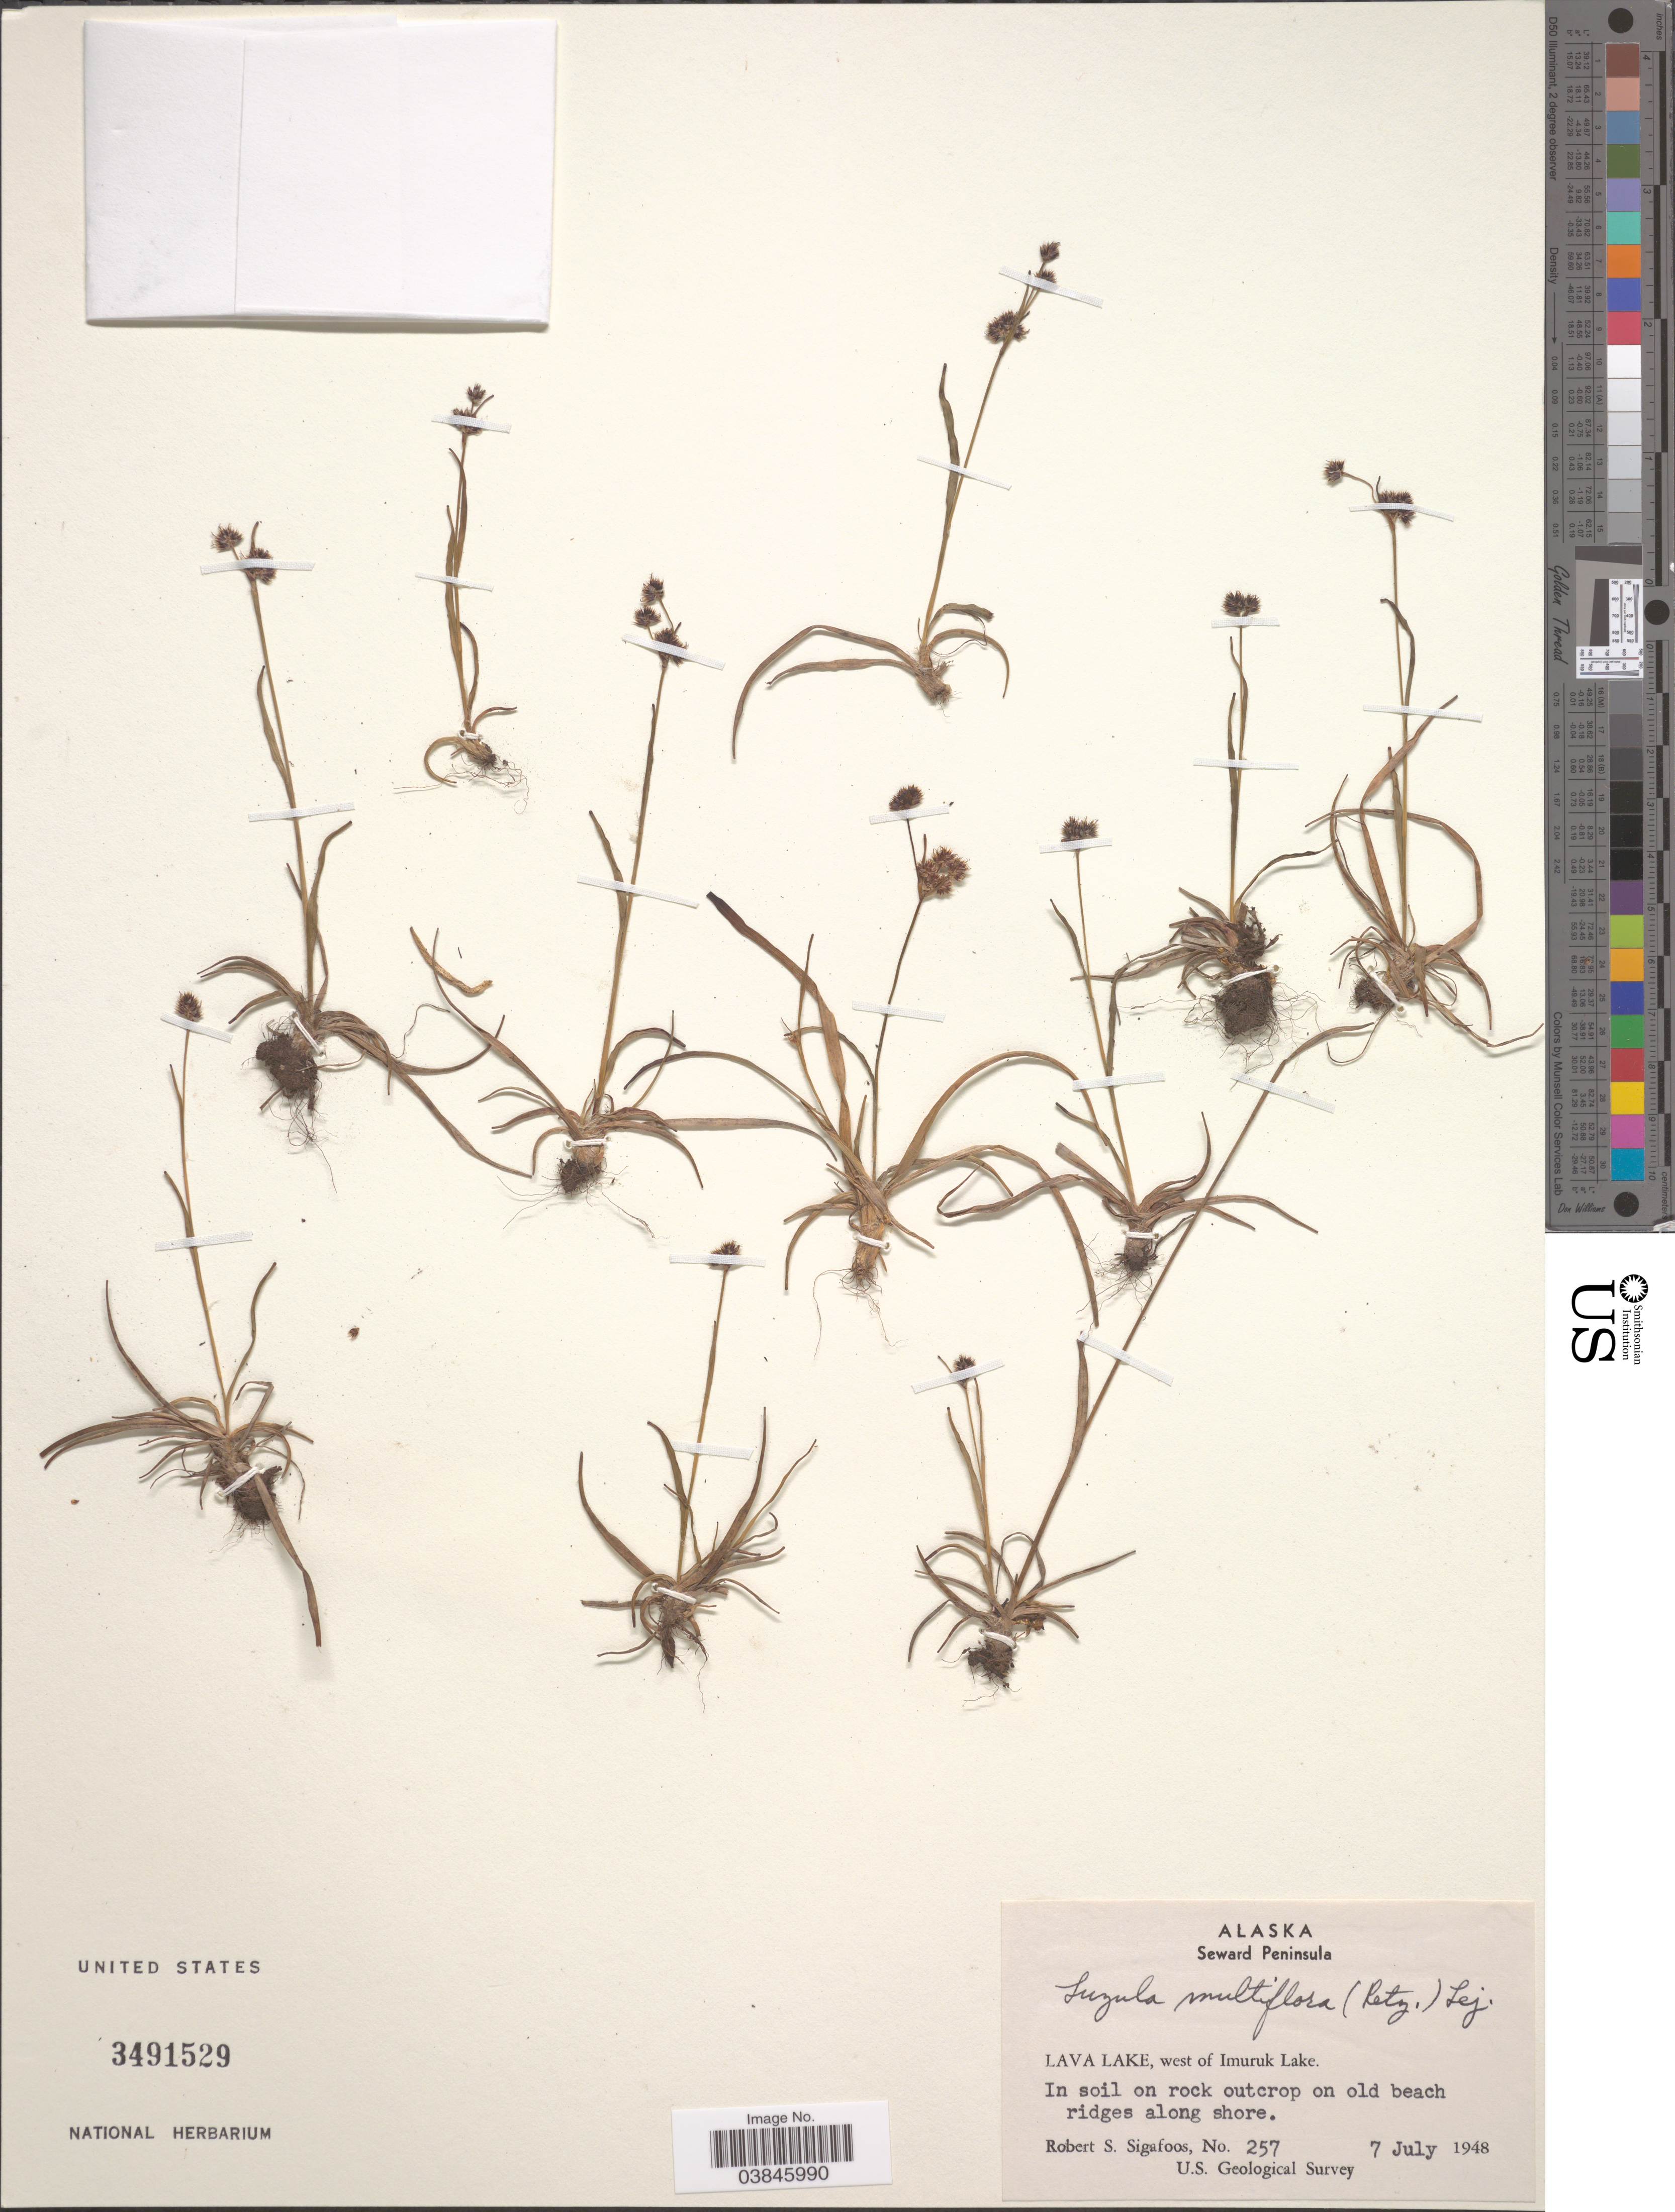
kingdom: Plantae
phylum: Tracheophyta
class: Liliopsida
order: Poales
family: Juncaceae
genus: Luzula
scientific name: Luzula multiflora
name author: (Ehrh.) Lej.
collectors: R. Sigafoos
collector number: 257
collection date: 1948-07-07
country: United States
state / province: Alaska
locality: Seward Peninsula. Lava Lake, west of Imuruk Lake.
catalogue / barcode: US 3491529